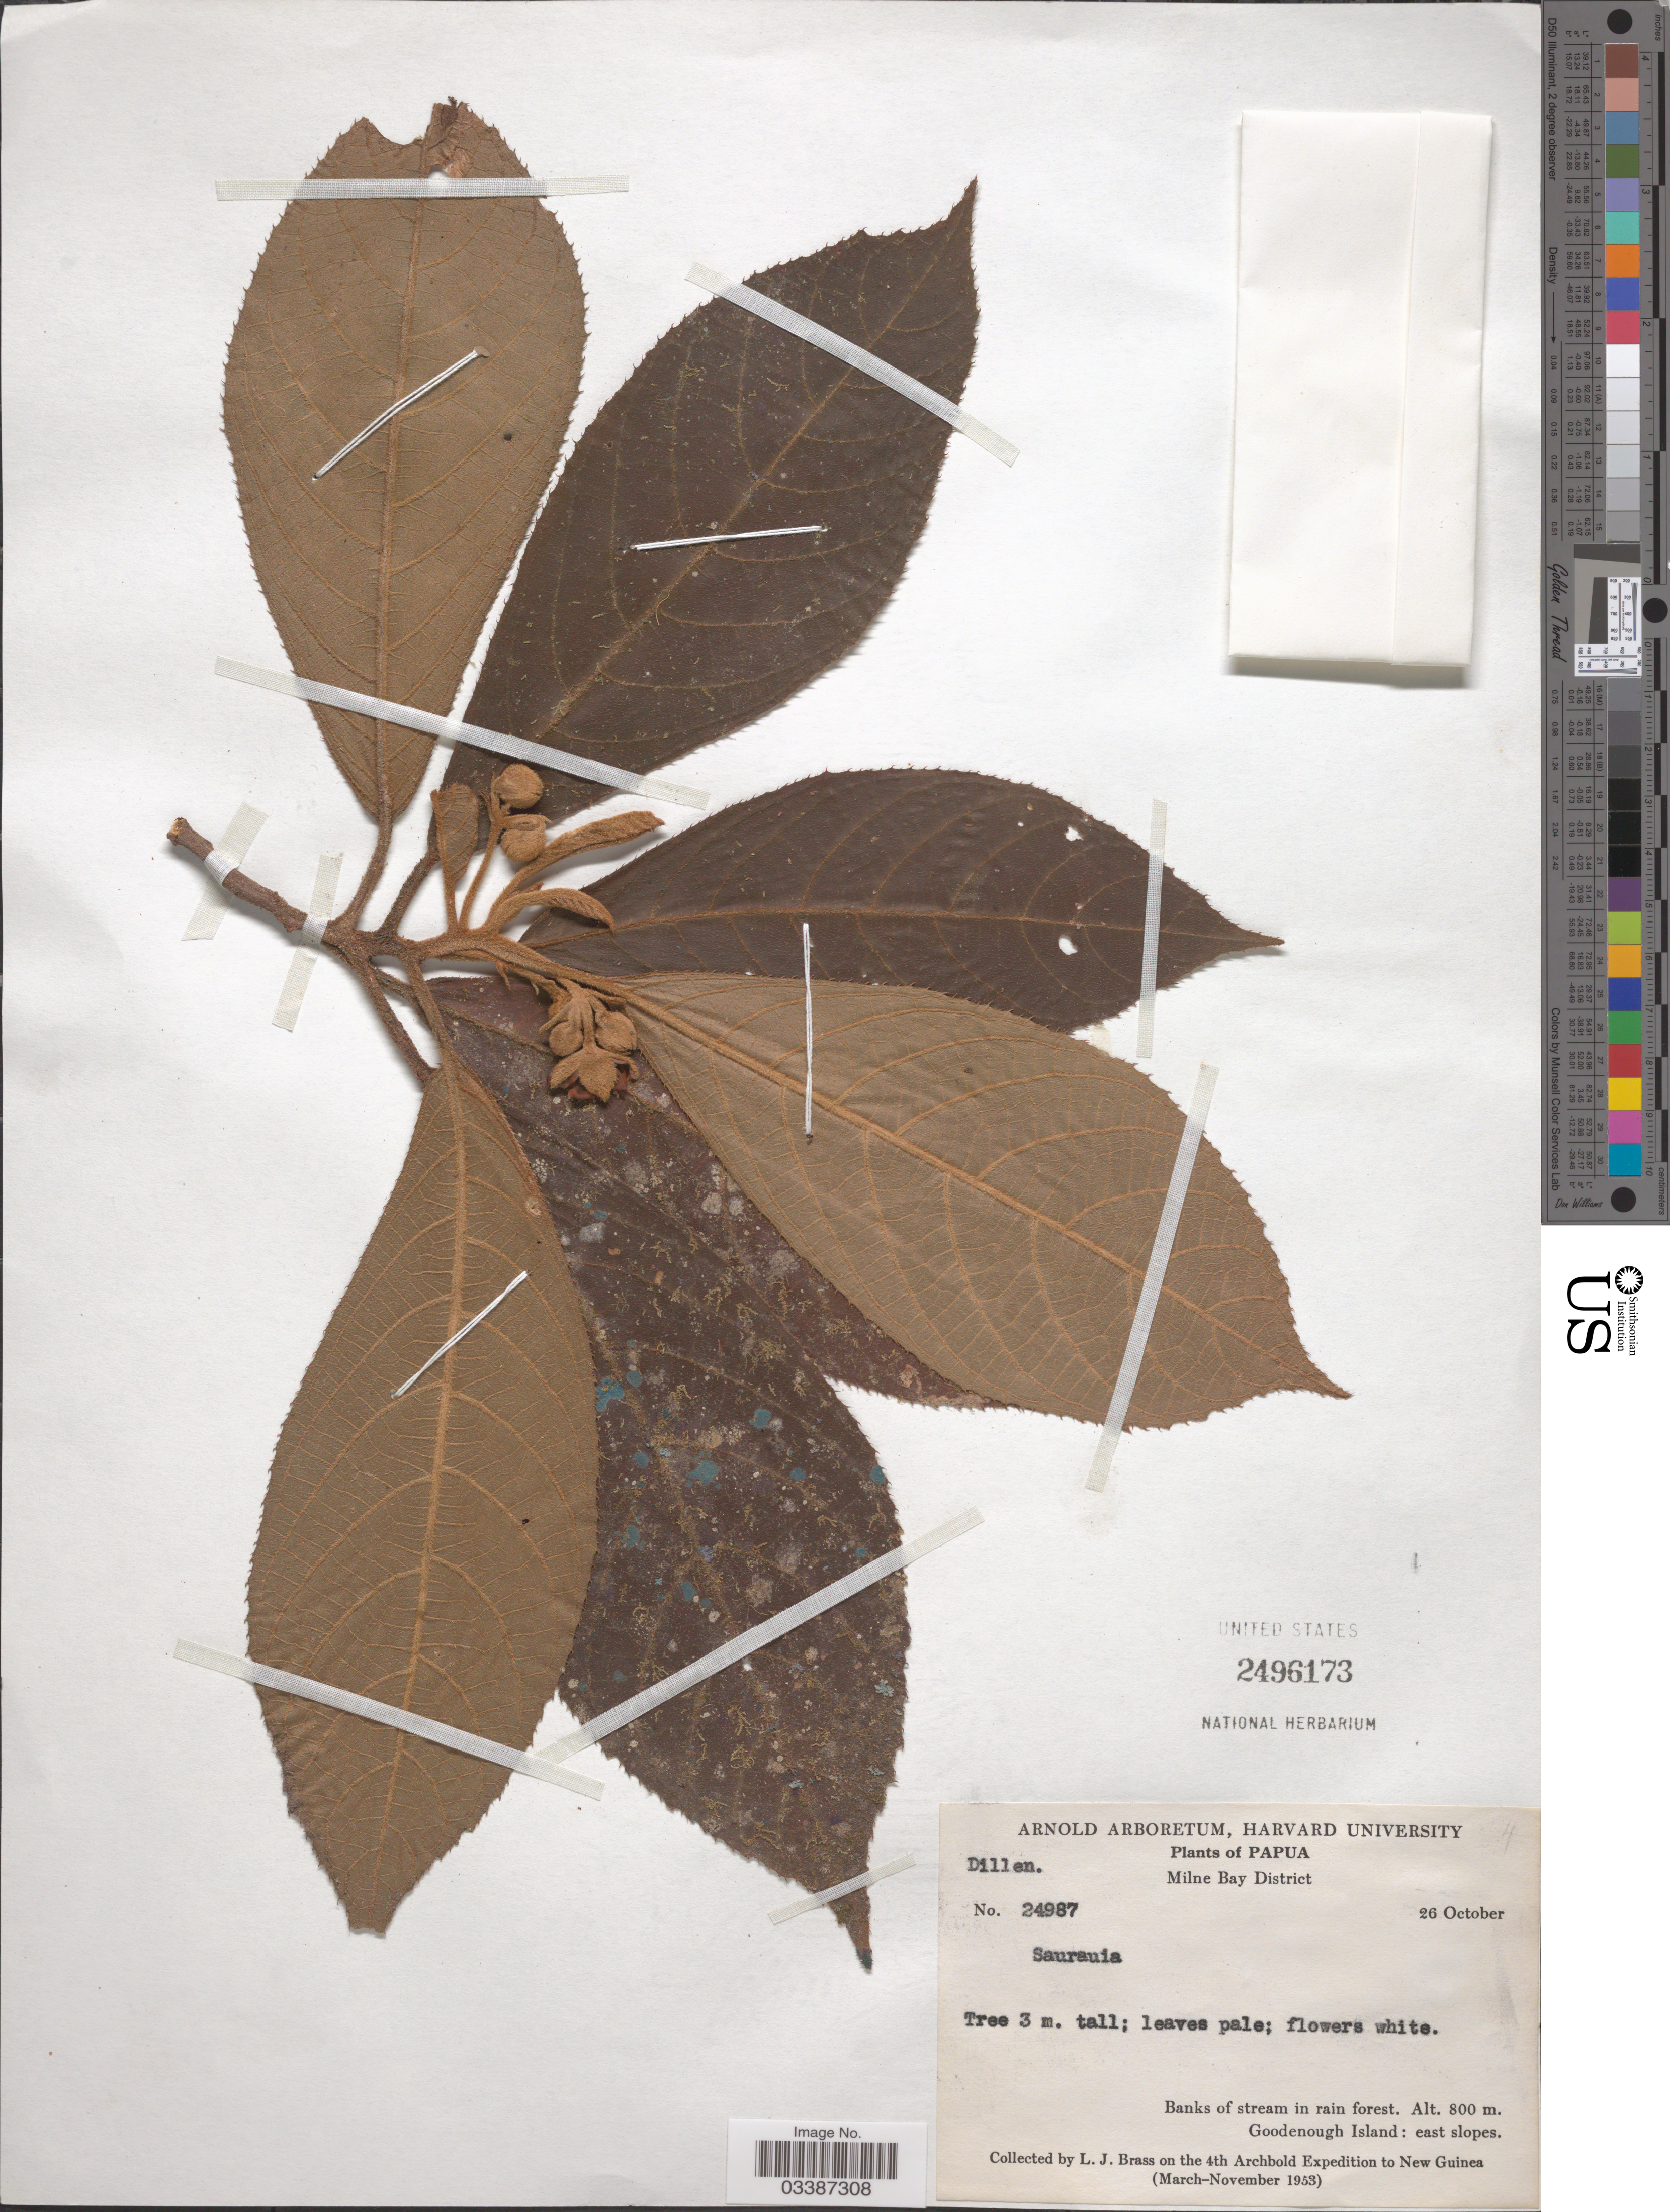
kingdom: Plantae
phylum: Tracheophyta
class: Magnoliopsida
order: Ericales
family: Actinidiaceae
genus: Saurauia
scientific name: Saurauia sp.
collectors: L. J. Brass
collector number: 24987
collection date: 1953-10-26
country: Papua New Guinea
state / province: Milne Bay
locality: Papua. Milne Bay District. Goodenough Island: east slopes.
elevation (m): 800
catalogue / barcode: US 2496173